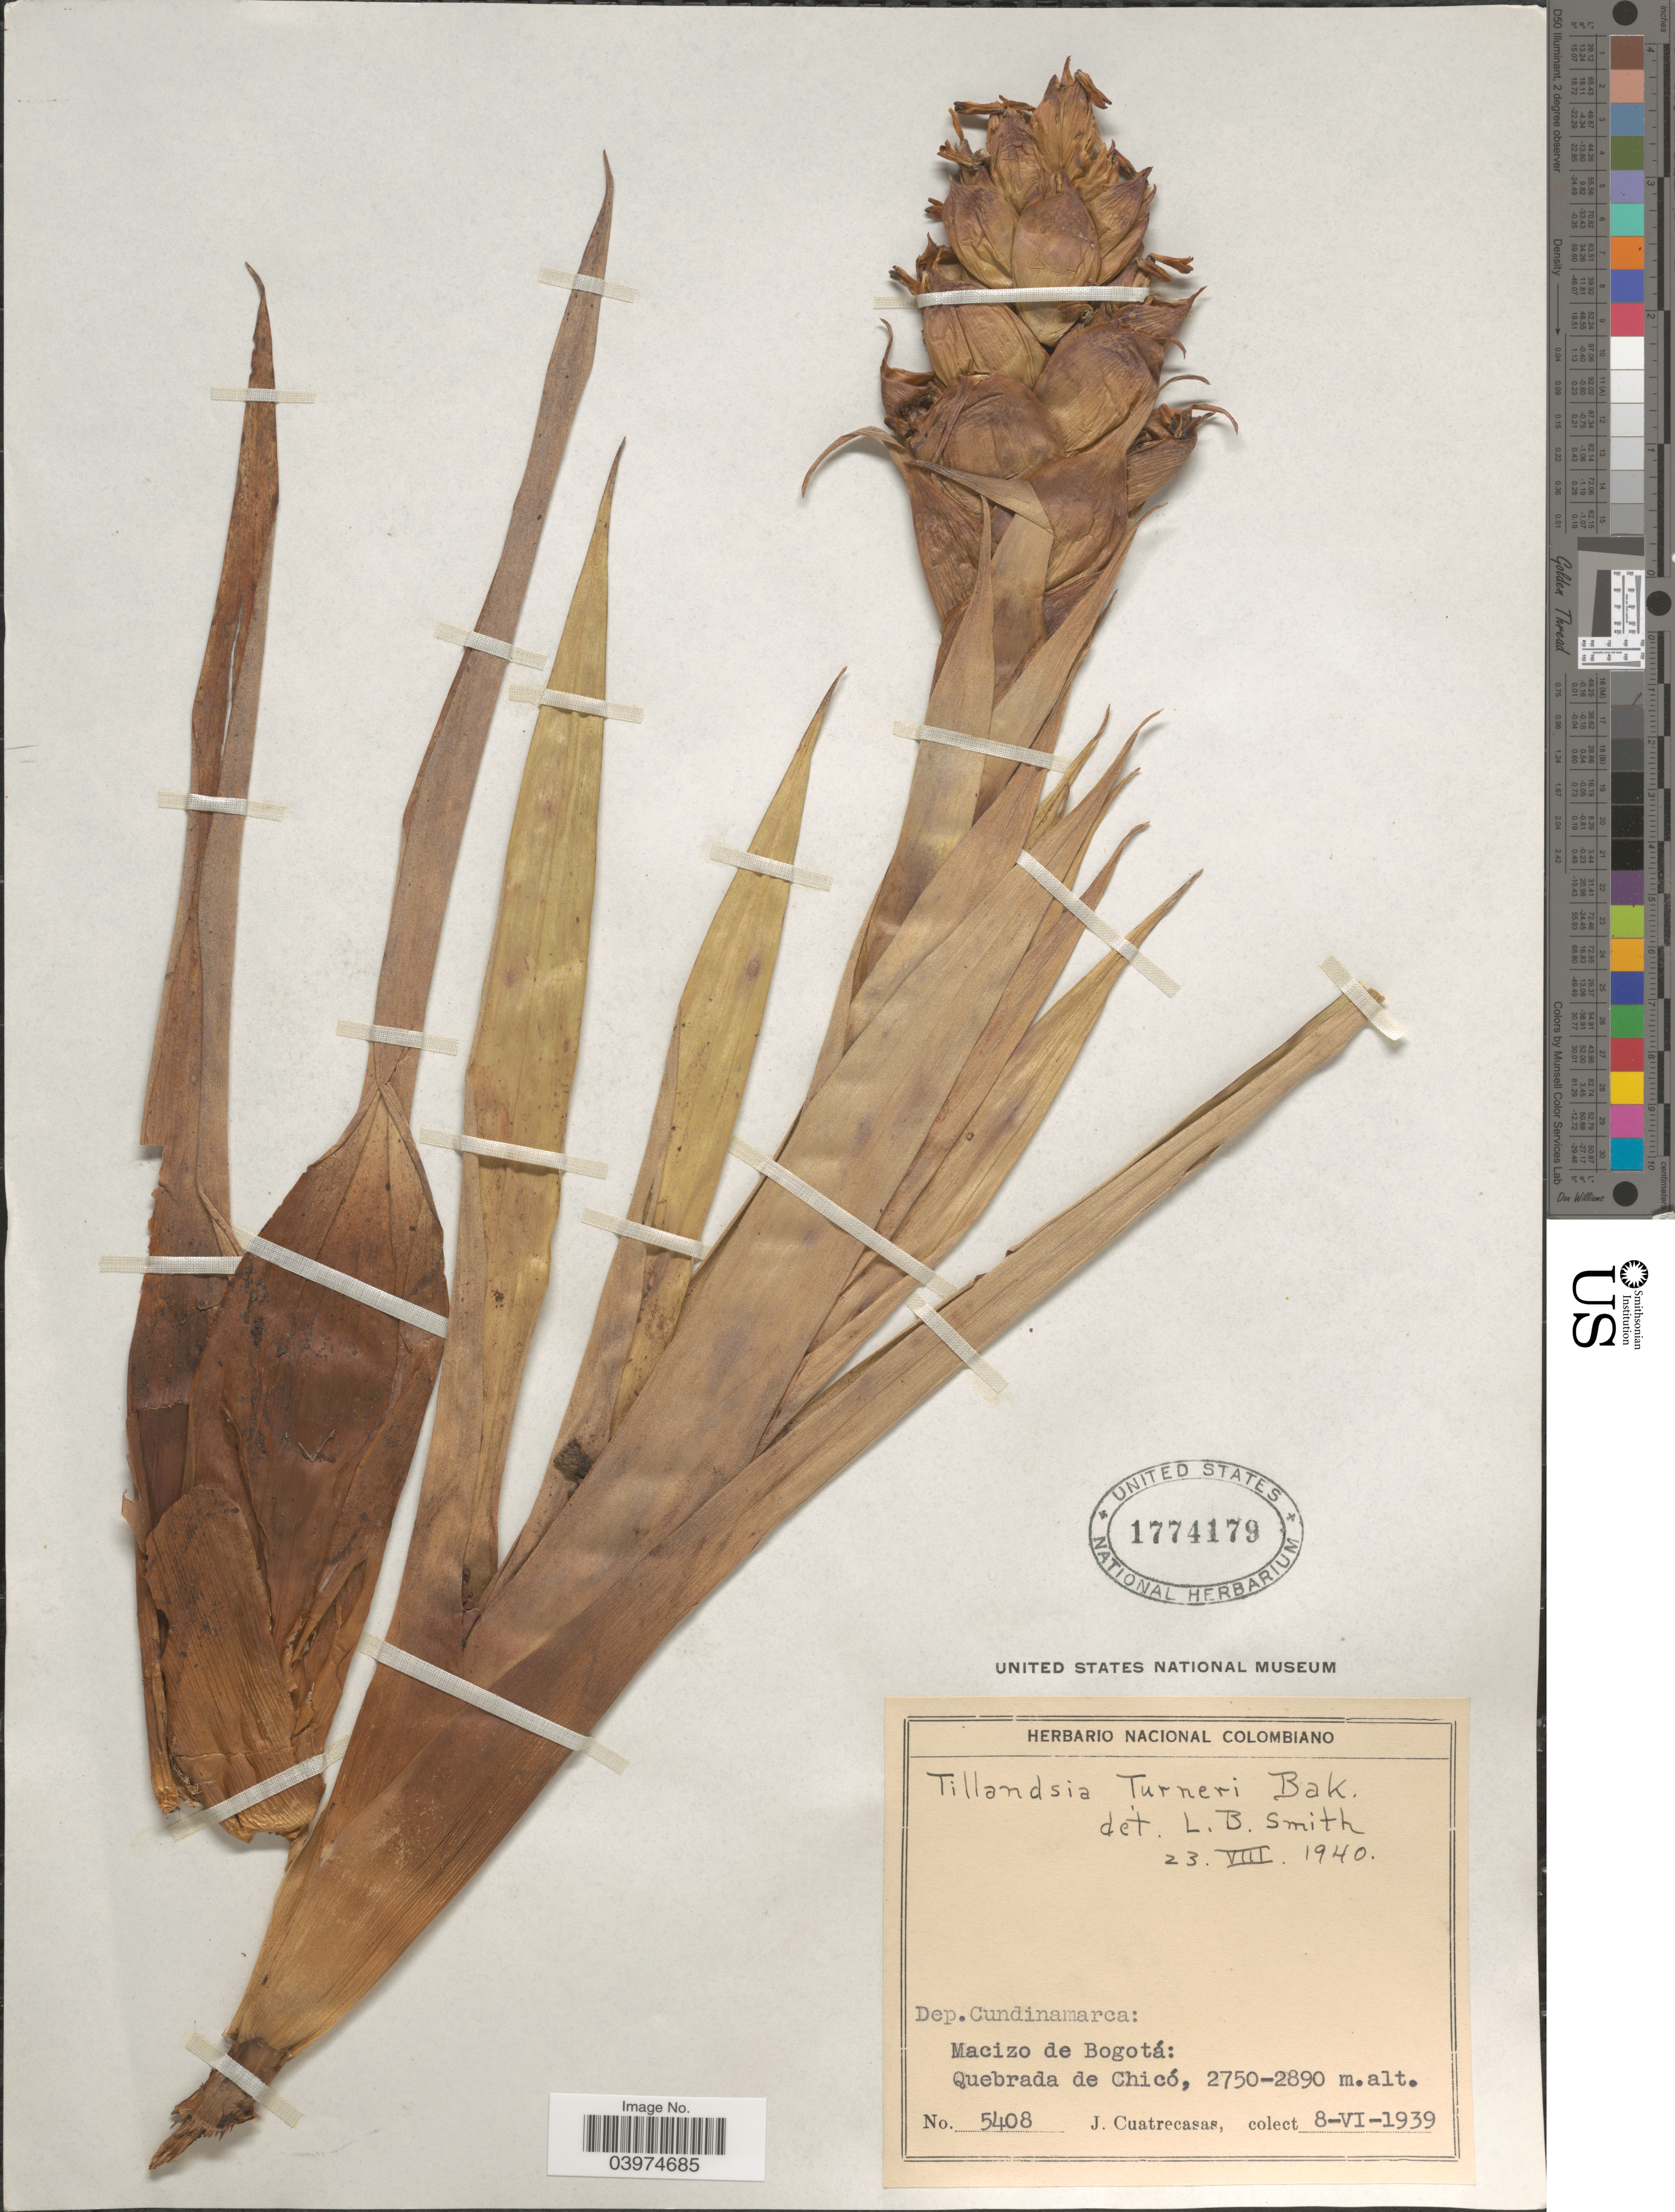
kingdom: Plantae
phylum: Tracheophyta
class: Liliopsida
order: Poales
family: Bromeliaceae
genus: Tillandsia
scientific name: Tillandsia turneri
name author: Baker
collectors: J. Cuatrecasas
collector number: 5408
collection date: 1939-06-08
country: Colombia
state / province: Cundinamarca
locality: Dep. Cundinamarca: Macizo de Bogotá: Quebrada de Chicó.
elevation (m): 2750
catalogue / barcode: US 1774179